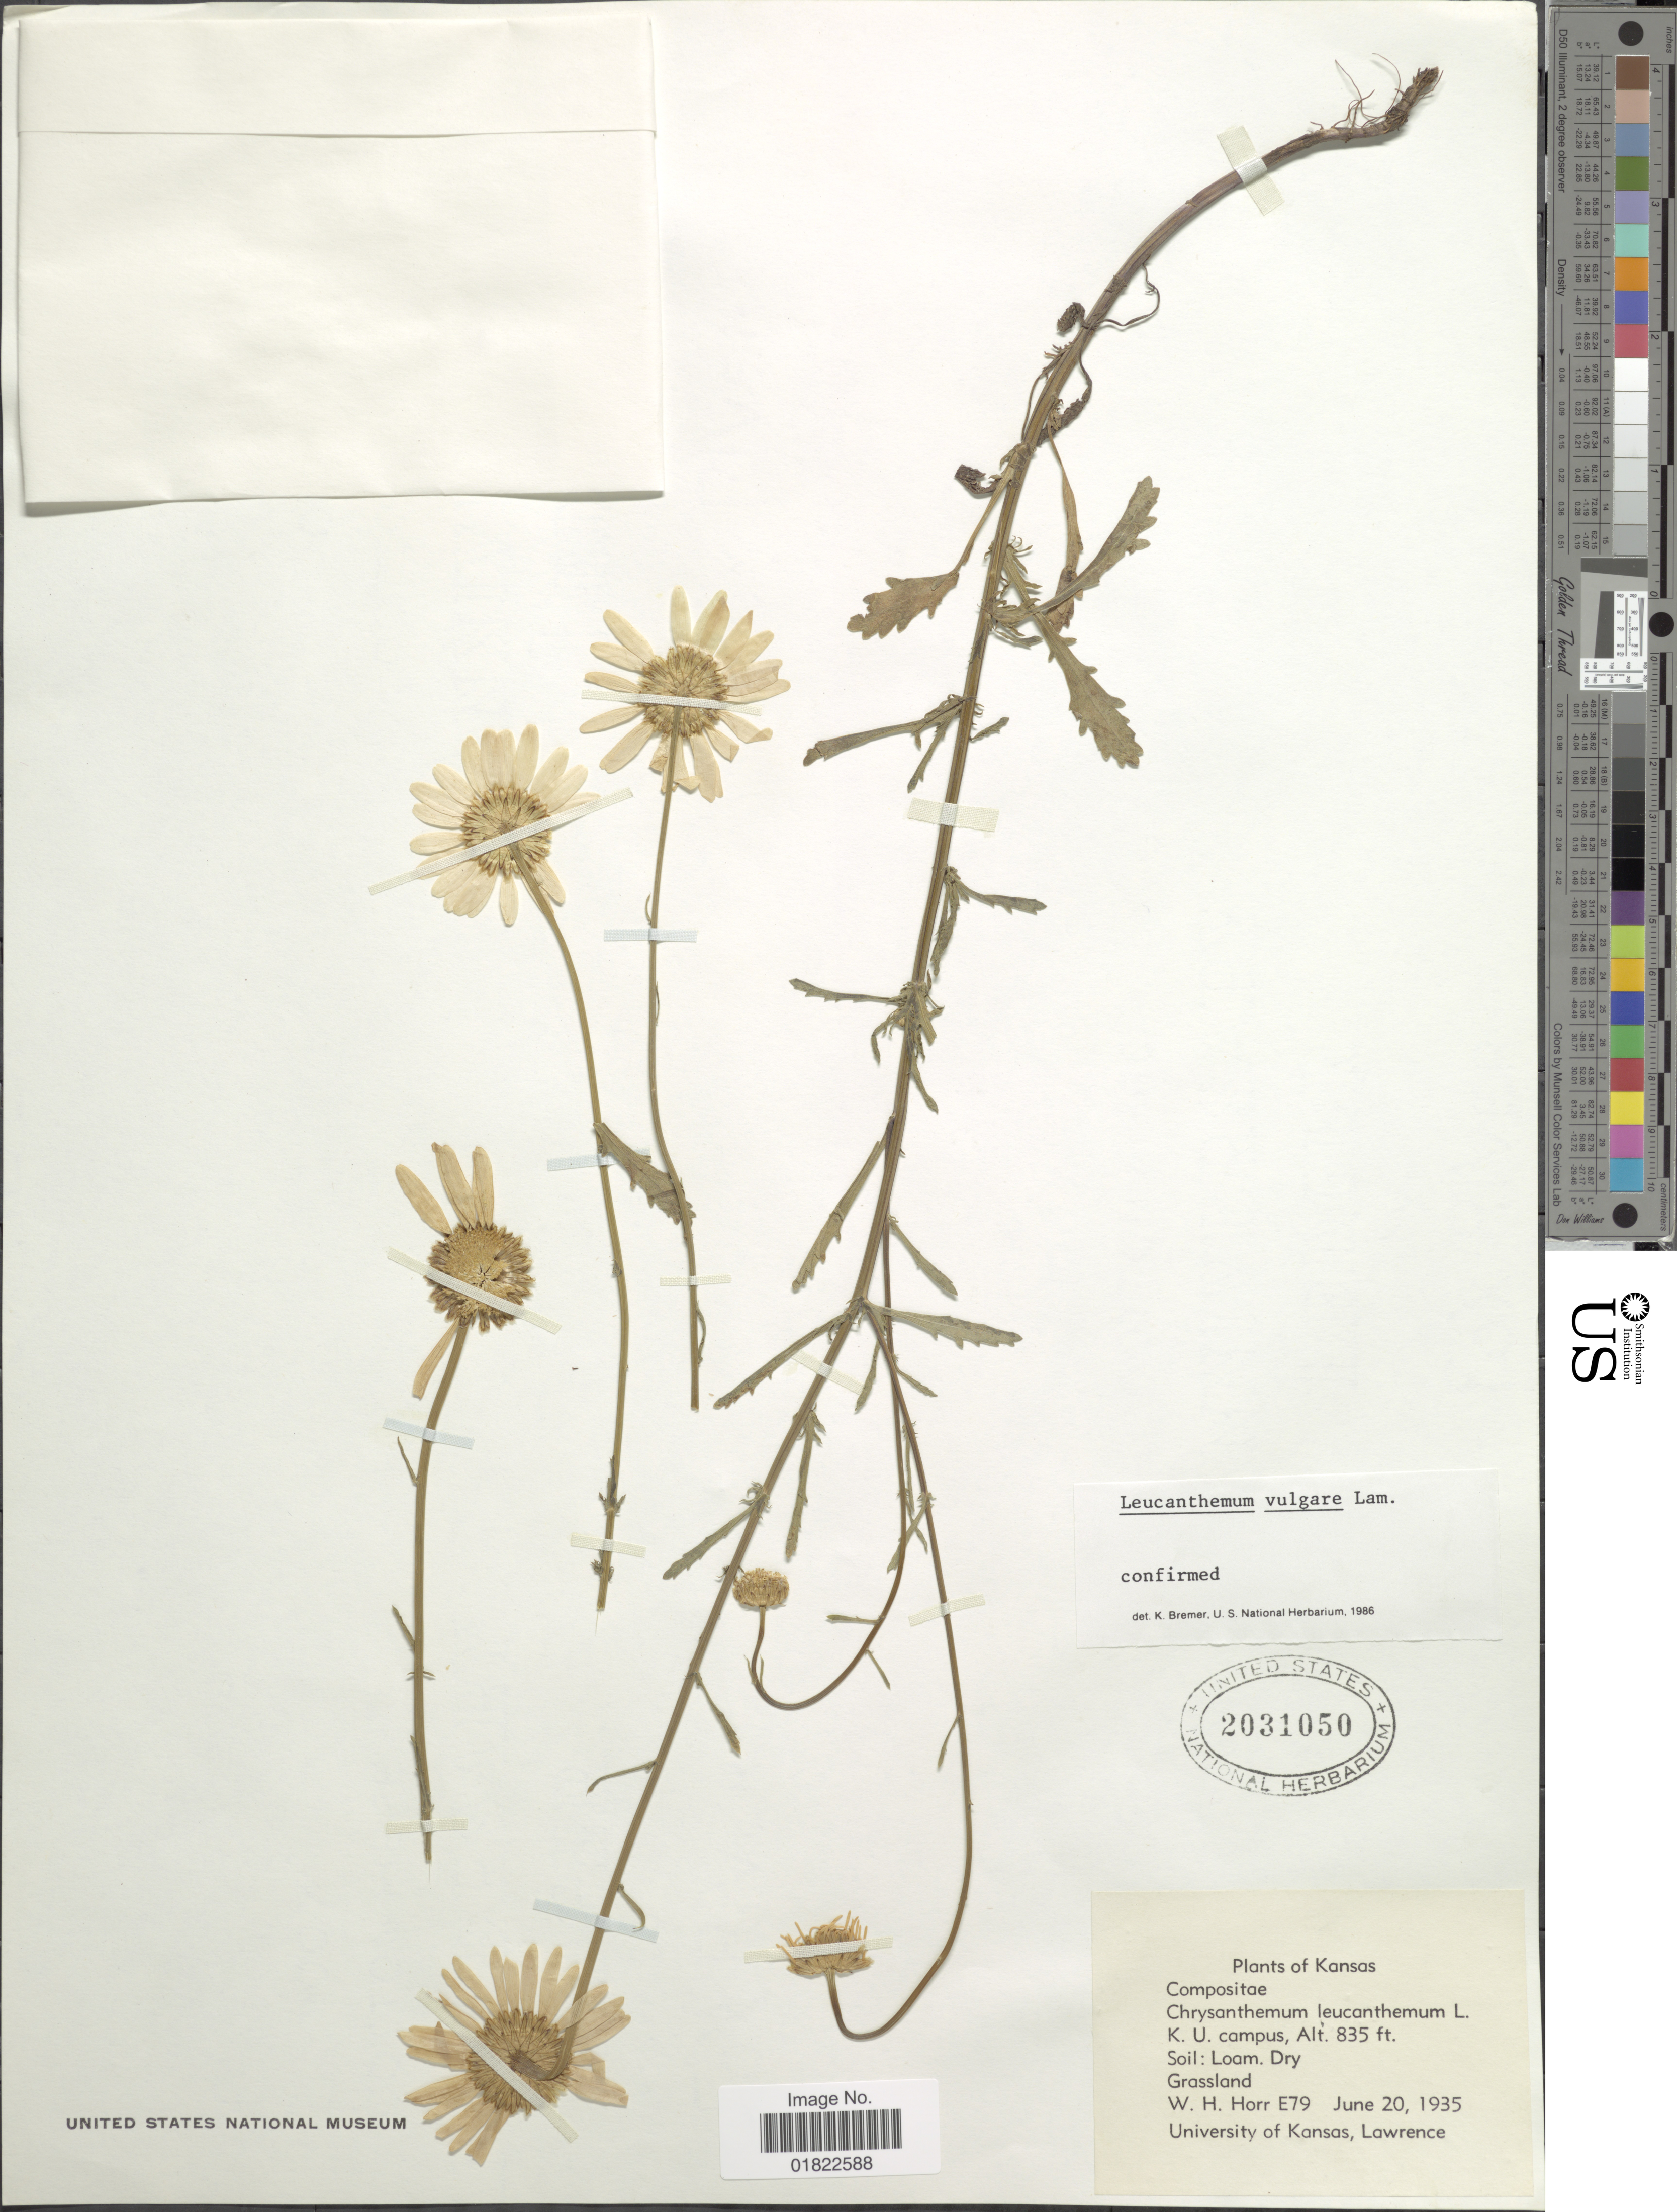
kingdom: Plantae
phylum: Tracheophyta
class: Magnoliopsida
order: Asterales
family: Asteraceae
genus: Leucanthemum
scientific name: Leucanthemum vulgare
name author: Lam.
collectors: W. H. Horr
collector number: E79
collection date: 1935-06-20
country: United States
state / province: Kansas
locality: Kansas. K. U. campus.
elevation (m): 255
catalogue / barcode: US 2031050